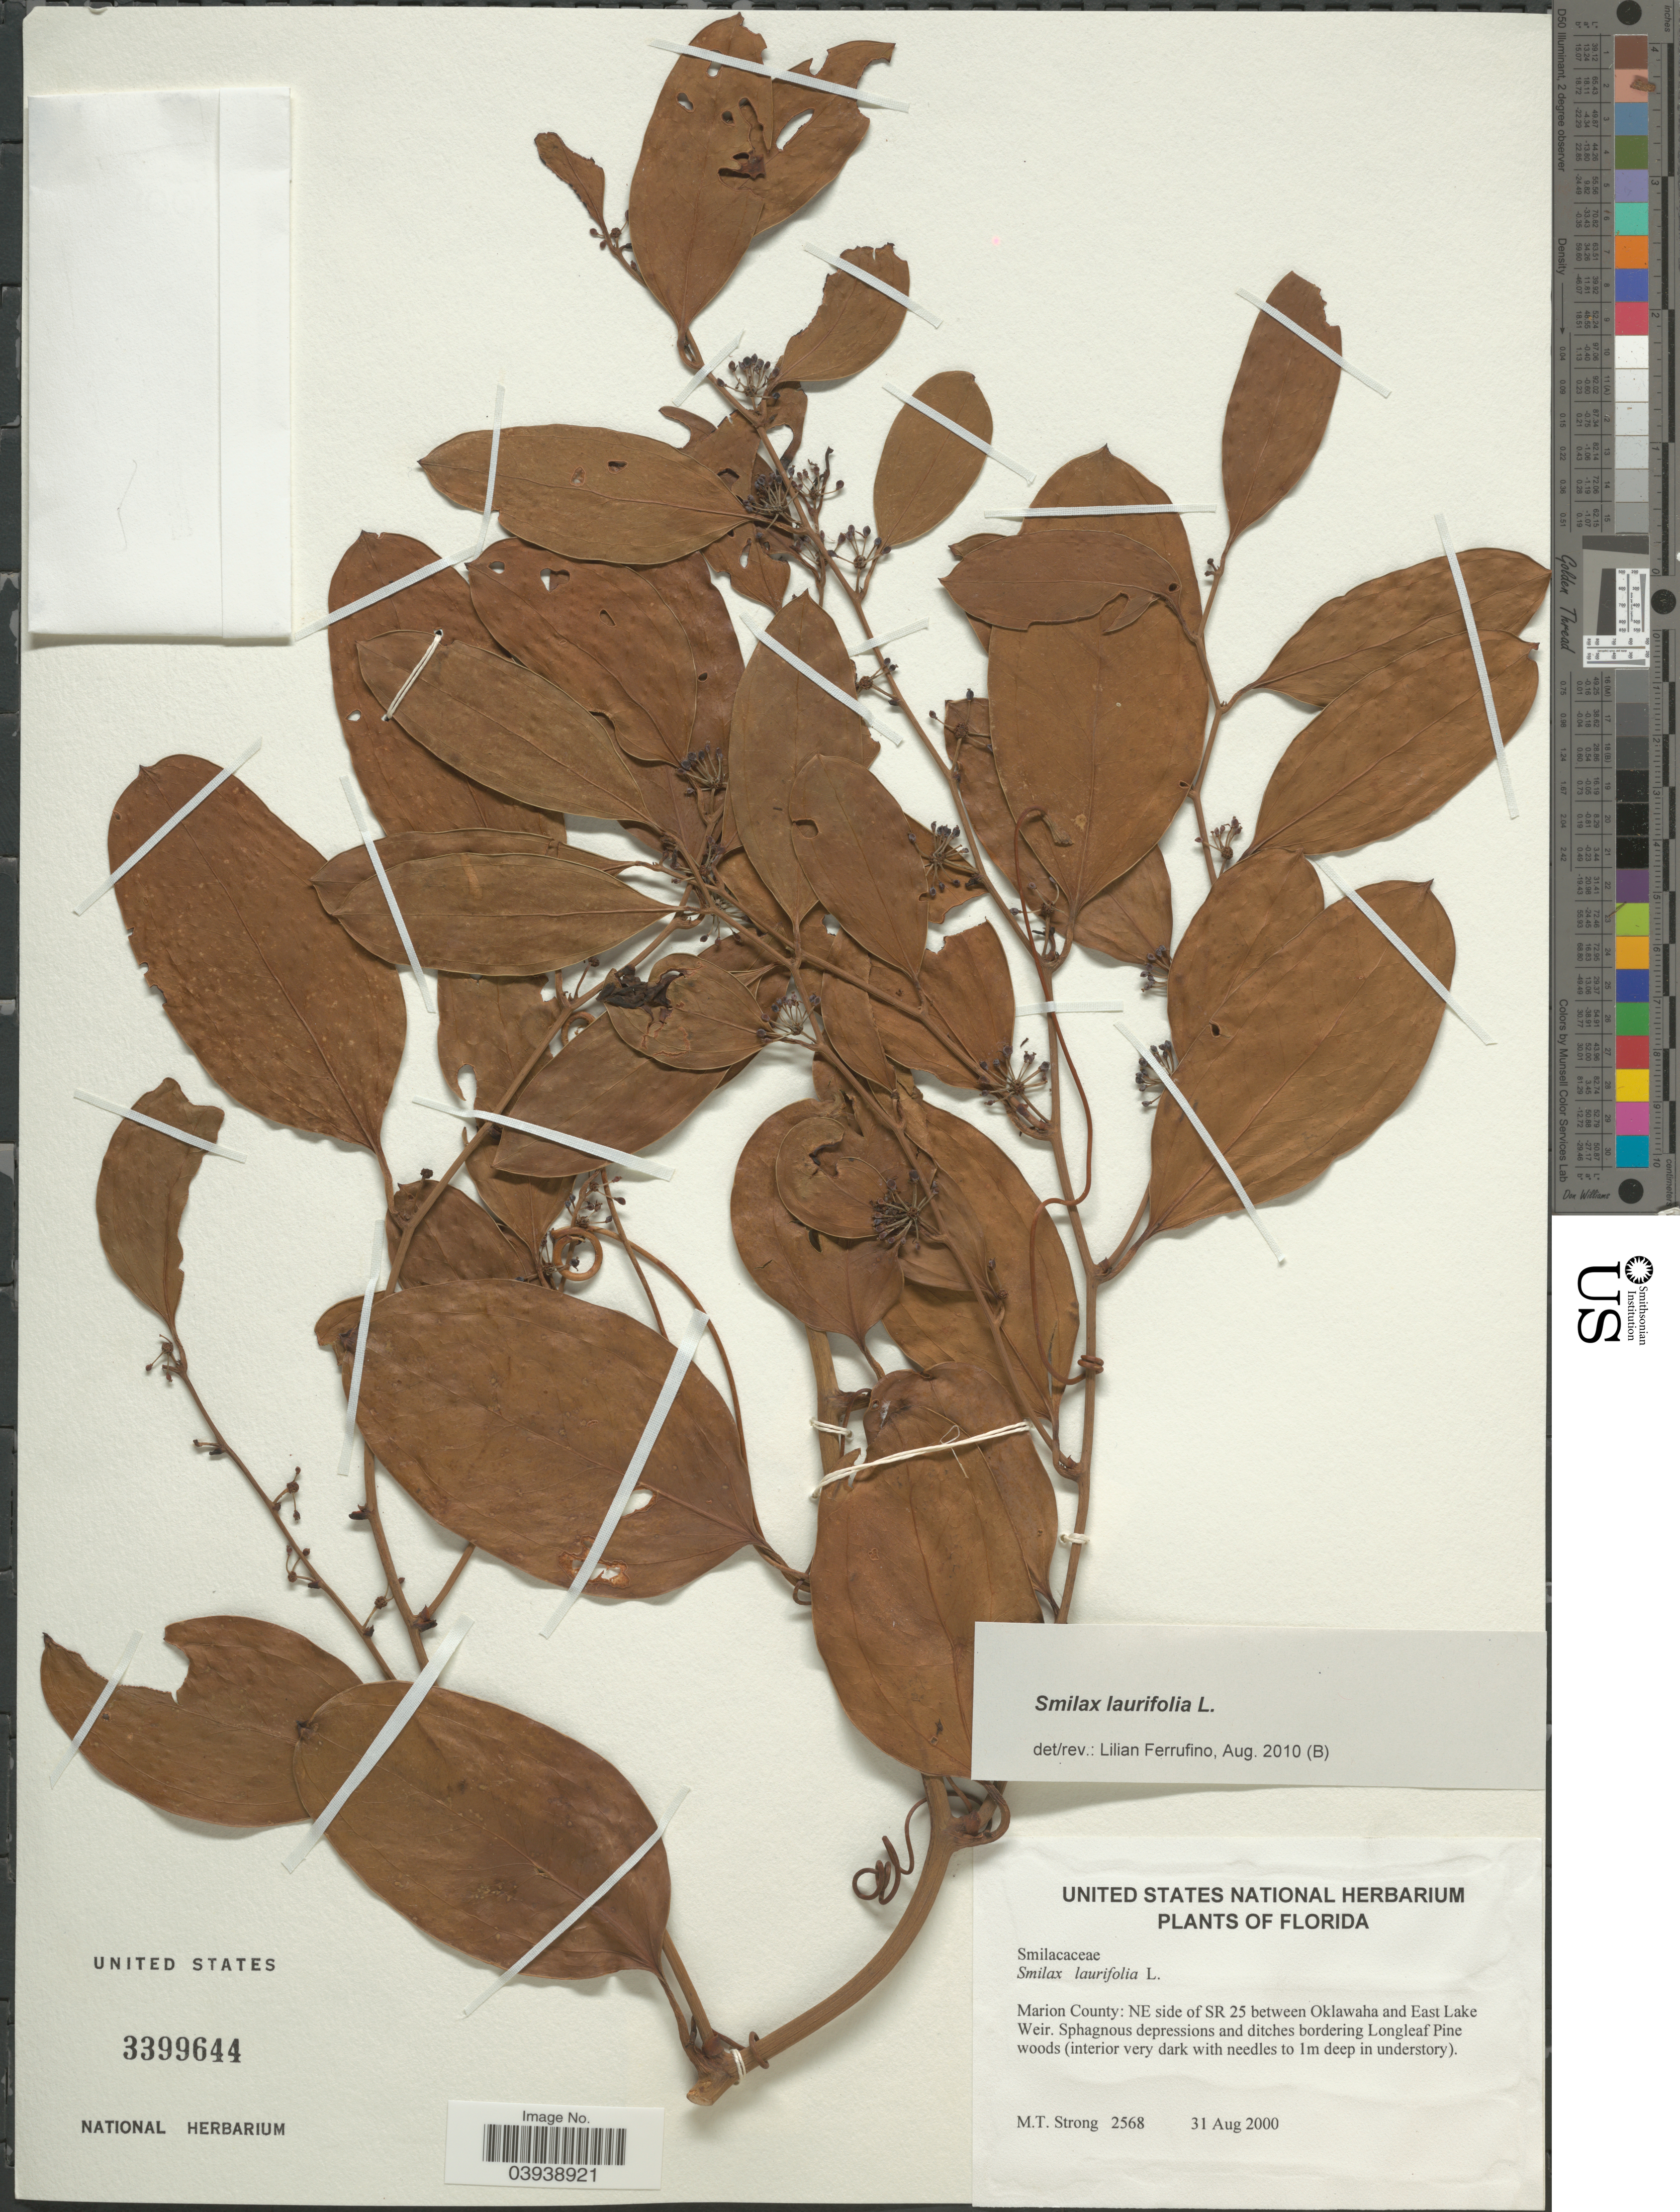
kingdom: Plantae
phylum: Tracheophyta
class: Liliopsida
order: Liliales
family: Smilacaceae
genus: Smilax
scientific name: Smilax laurifolia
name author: L.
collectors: M. T. Strong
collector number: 2568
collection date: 2000-08-31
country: United States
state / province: Florida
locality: Marion County: NE side of SR 25 between Oklawaha and East Lake Weir.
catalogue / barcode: US 3399644